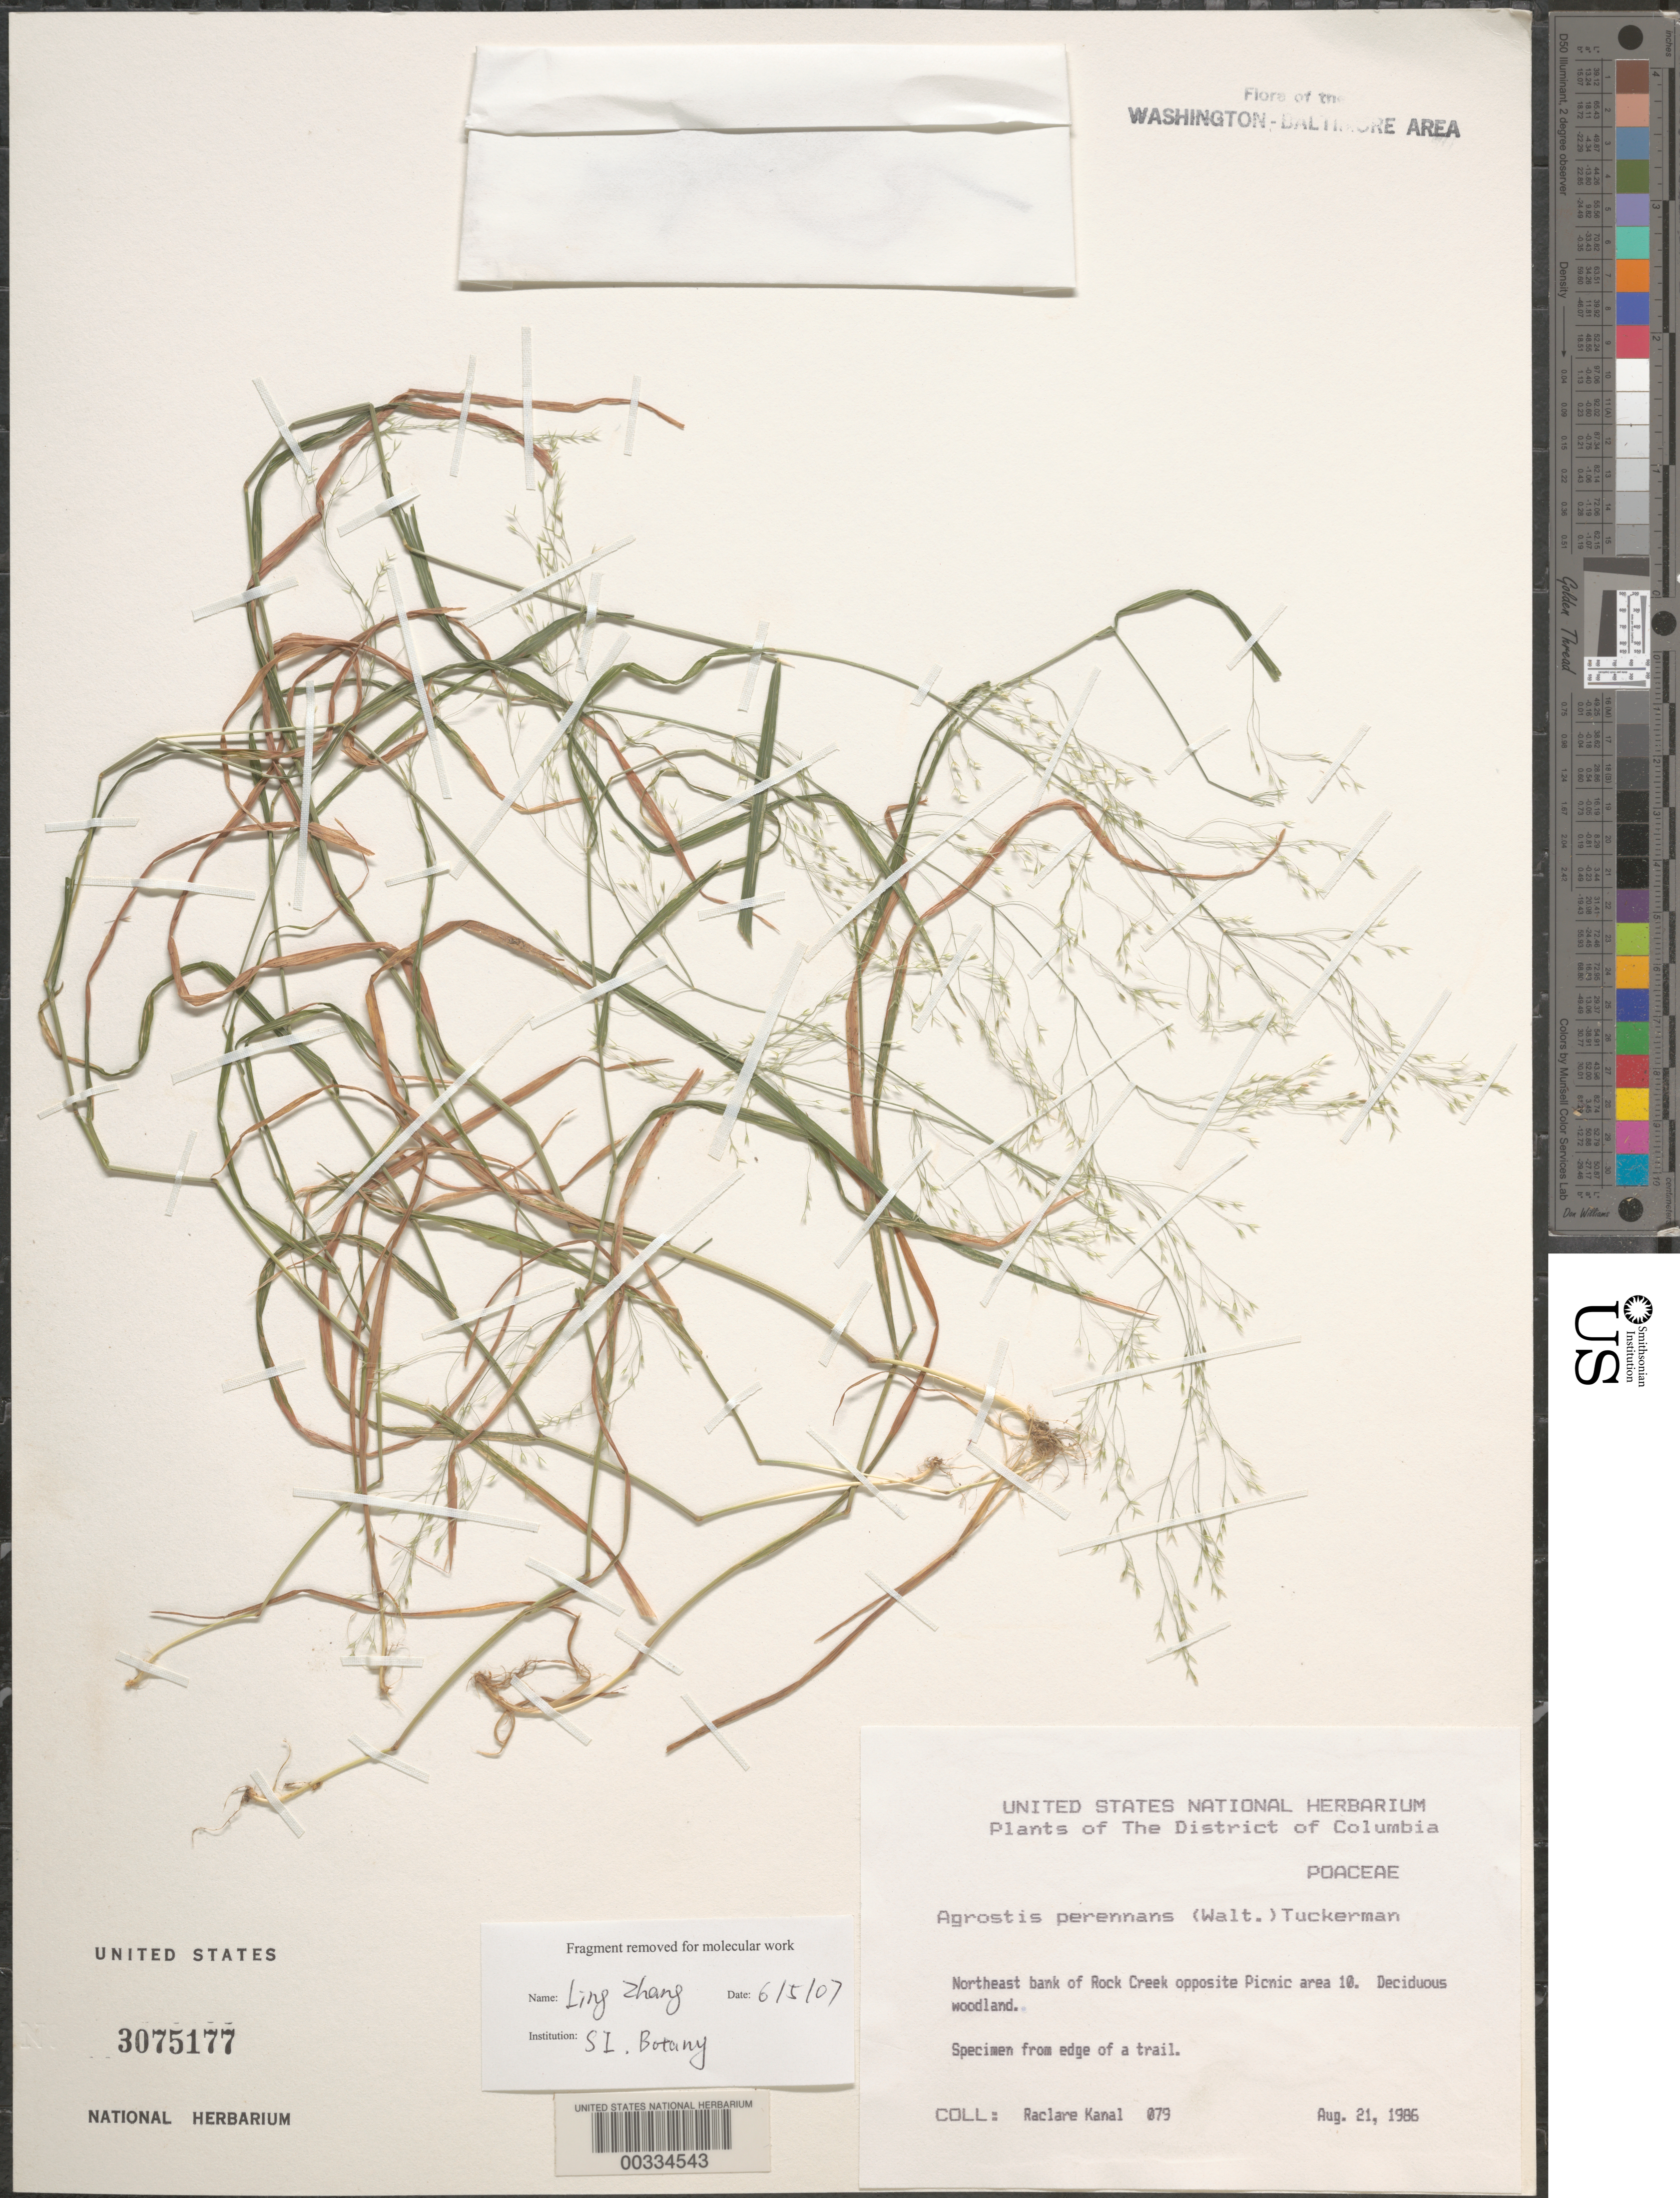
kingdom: Plantae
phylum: Tracheophyta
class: Liliopsida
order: Poales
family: Poaceae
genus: Agrostis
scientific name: Agrostis perennans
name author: (Walter) Tuck.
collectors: R. Kanal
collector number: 079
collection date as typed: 21 Aug 1986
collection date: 1986-08-21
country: United States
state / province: District of Columbia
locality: NE bank of Rock Creek opposite Picnic area 10 Rock Creek Park and Vicinity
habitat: Deciduous woodland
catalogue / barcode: US 3075177